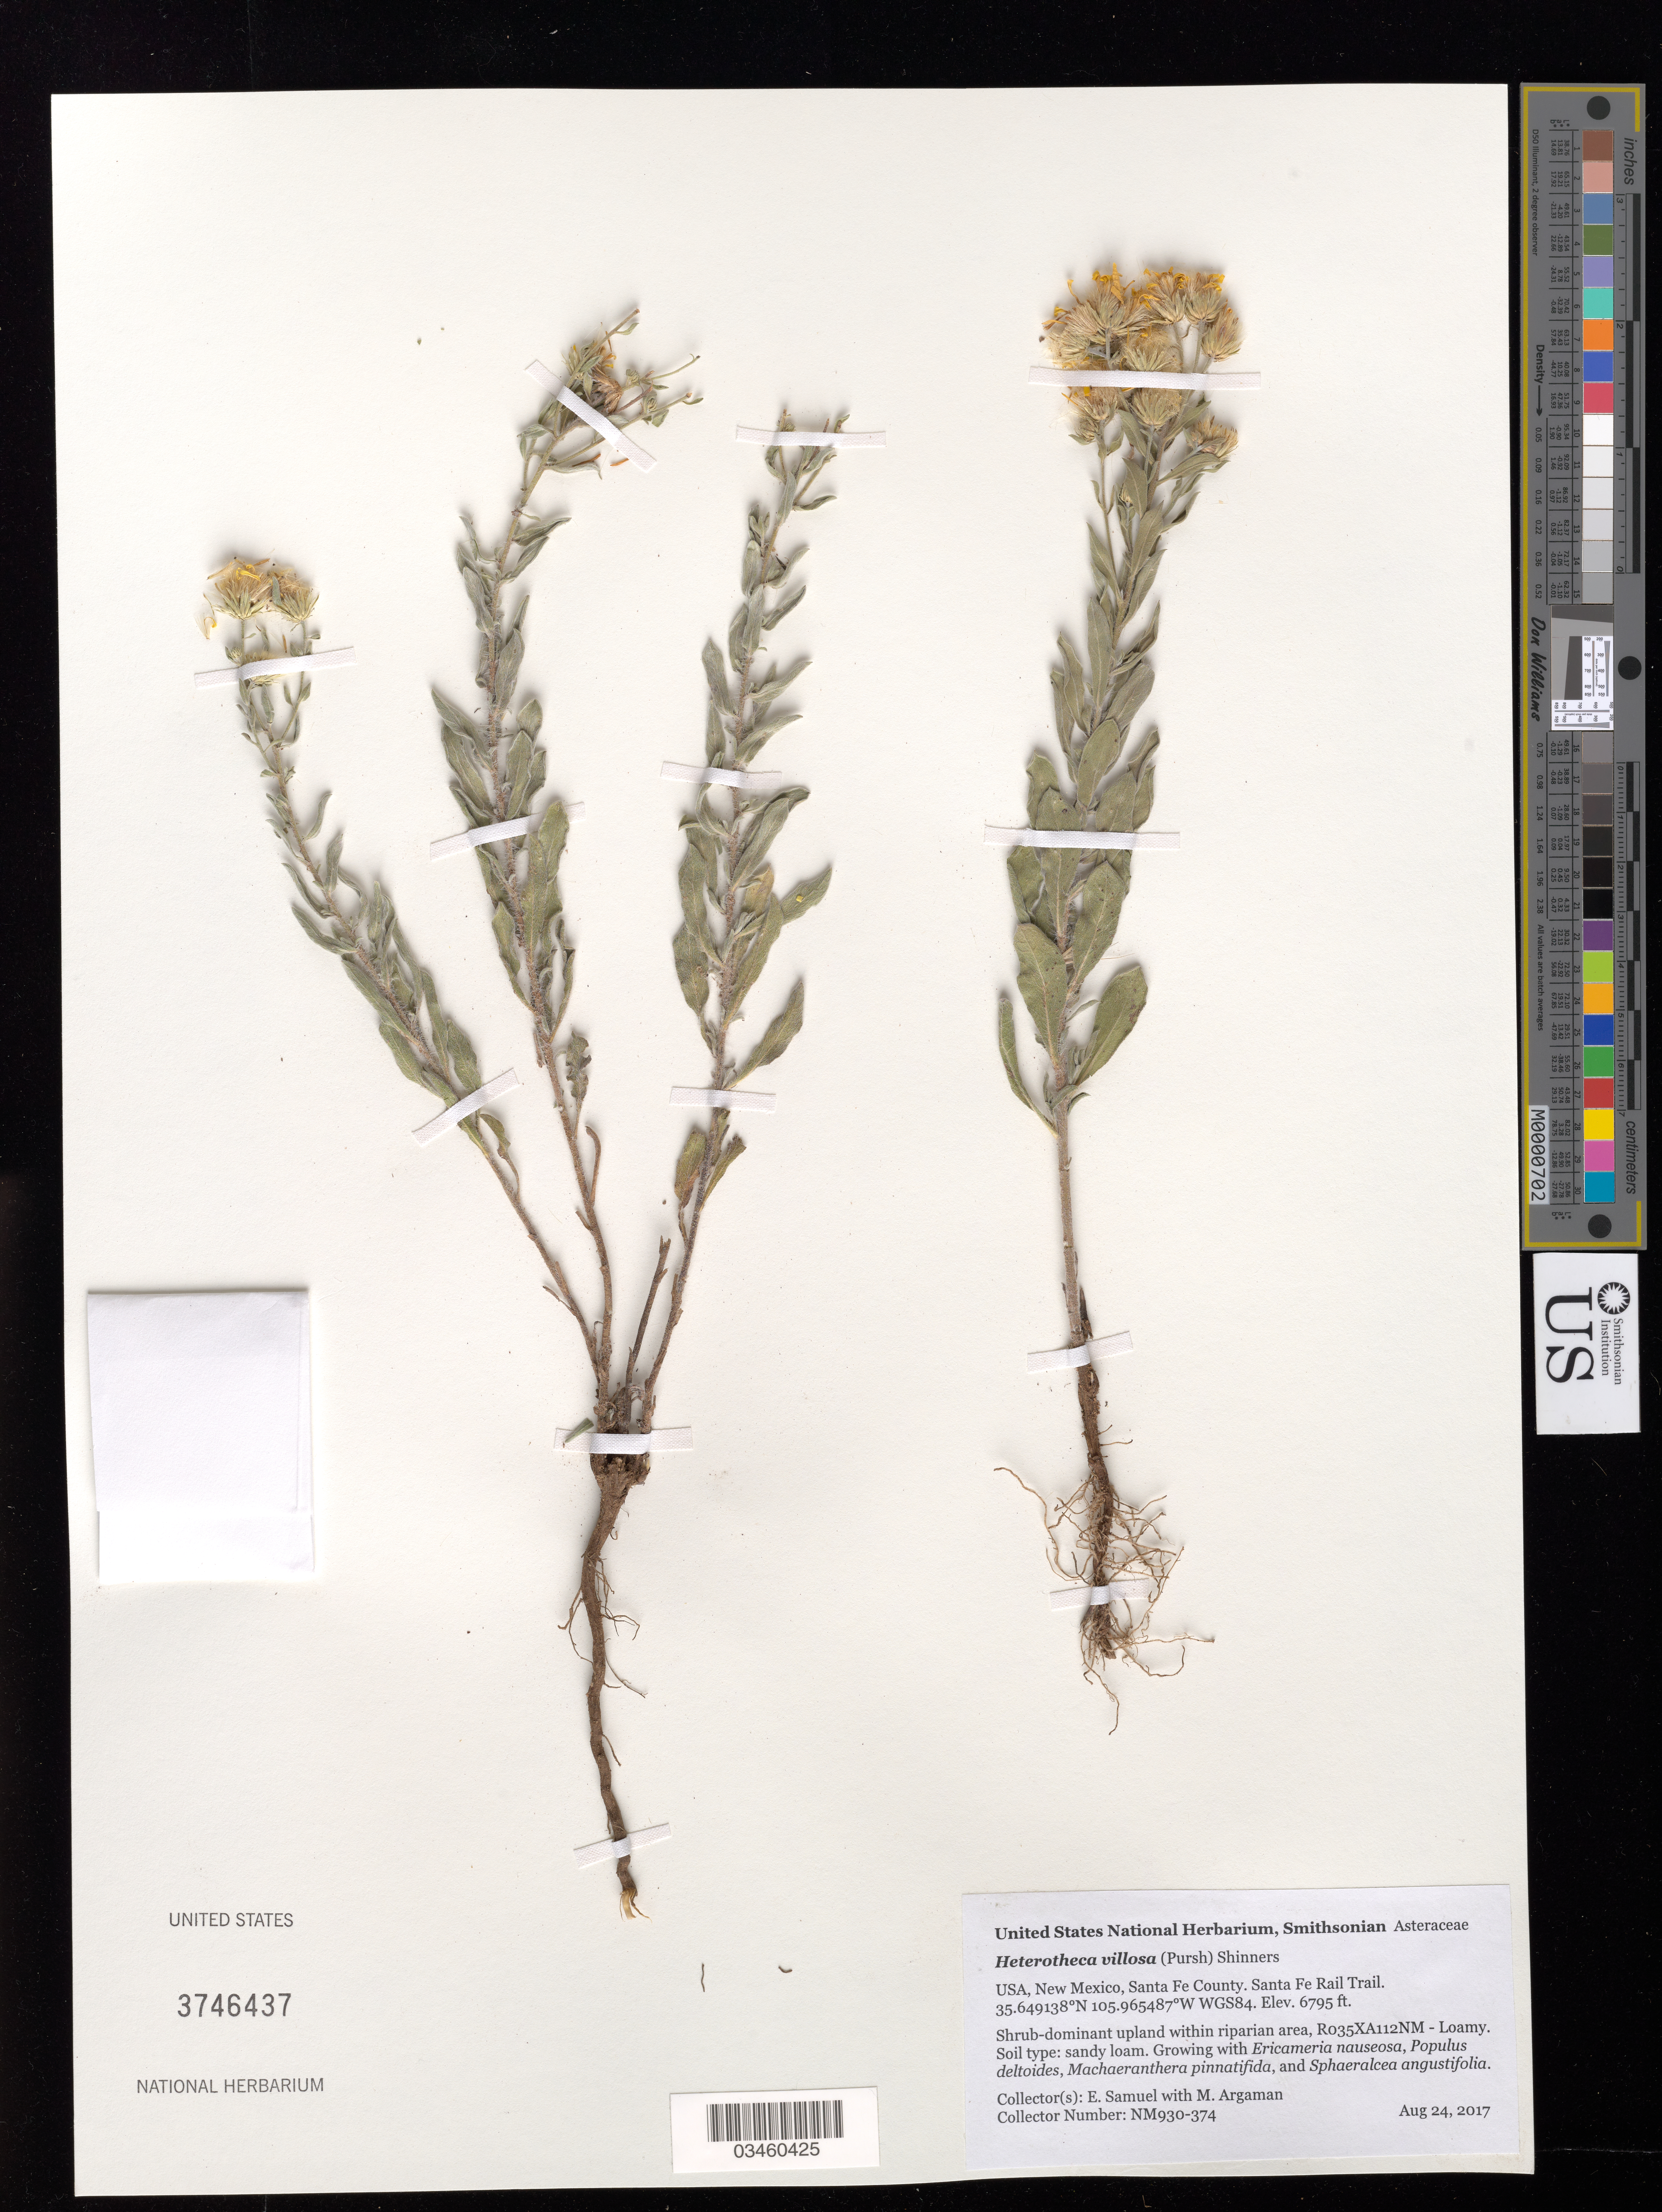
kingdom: Plantae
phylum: Tracheophyta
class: Magnoliopsida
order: Asterales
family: Asteraceae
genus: Heterotheca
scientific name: Heterotheca villosa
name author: (Pursh) Shinners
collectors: E. Samuel & M. Argaman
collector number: NM930-374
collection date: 2017-08-24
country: United States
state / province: New Mexico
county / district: Santa Fe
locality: Santa Fe Open Space, Santa Fe Rail Trail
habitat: R035XA112NM - Loamy. Sandy loam. Shrub-dominant upland within riparian area.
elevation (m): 2071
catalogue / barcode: US 3746437